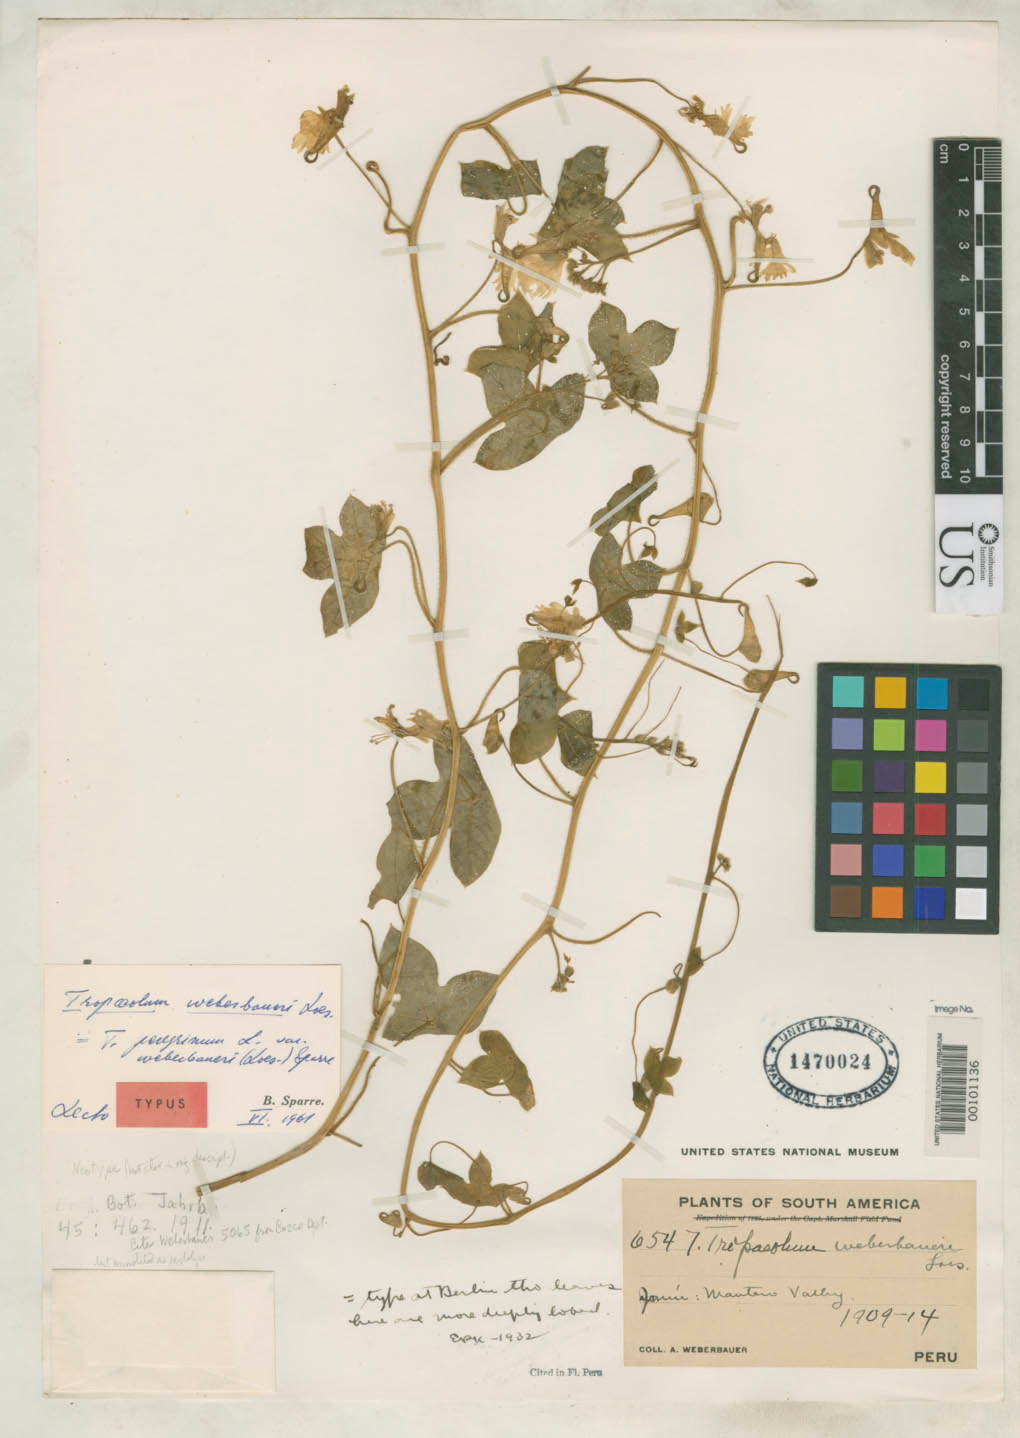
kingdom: Plantae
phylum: Tracheophyta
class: Magnoliopsida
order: Brassicales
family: Tropaeolaceae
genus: Tropaeolum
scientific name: Tropaeolum weberbaueri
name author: Loes.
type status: Neotype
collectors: A. Weberbauer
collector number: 6547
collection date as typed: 1909 to -- --- 1914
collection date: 1909/1914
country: Peru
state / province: Junín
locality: Mantara Valley.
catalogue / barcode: US 1470024